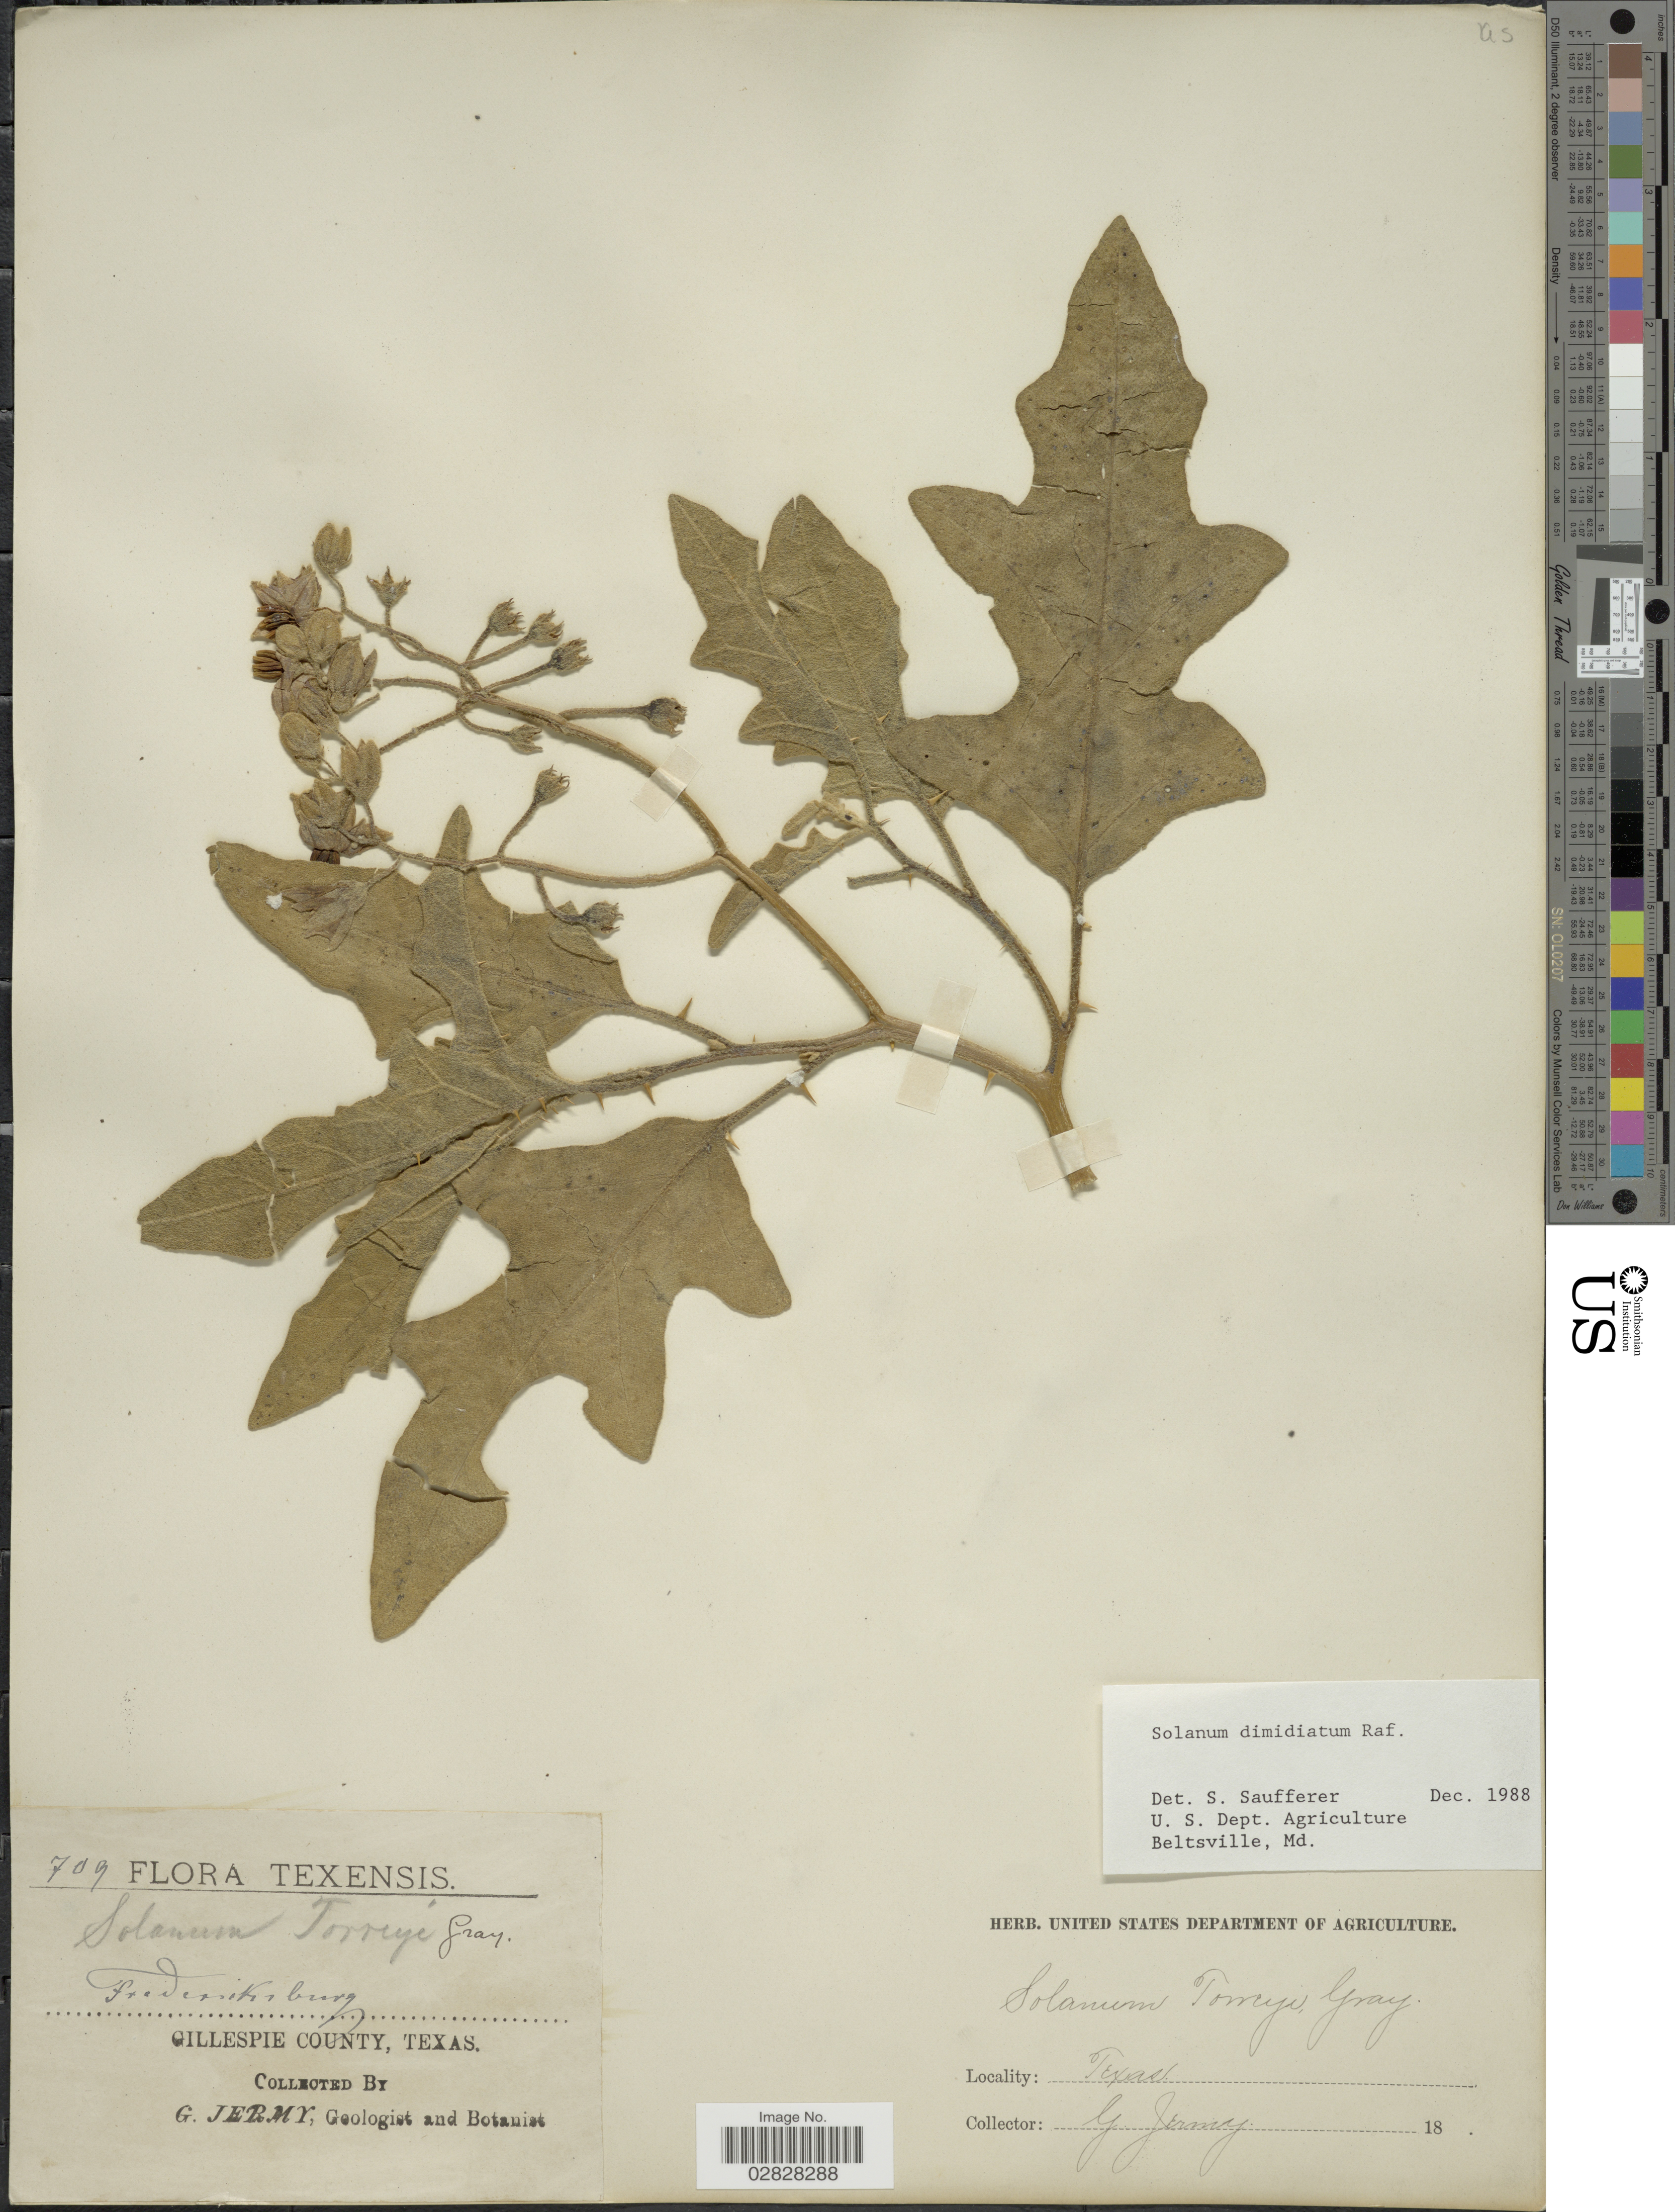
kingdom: Plantae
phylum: Tracheophyta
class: Magnoliopsida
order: Solanales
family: Solanaceae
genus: Solanum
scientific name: Solanum dimidiatum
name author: Raf.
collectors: G. Jermy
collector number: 709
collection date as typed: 18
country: United States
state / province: Texas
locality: Fredericksburg. Gillespie County.